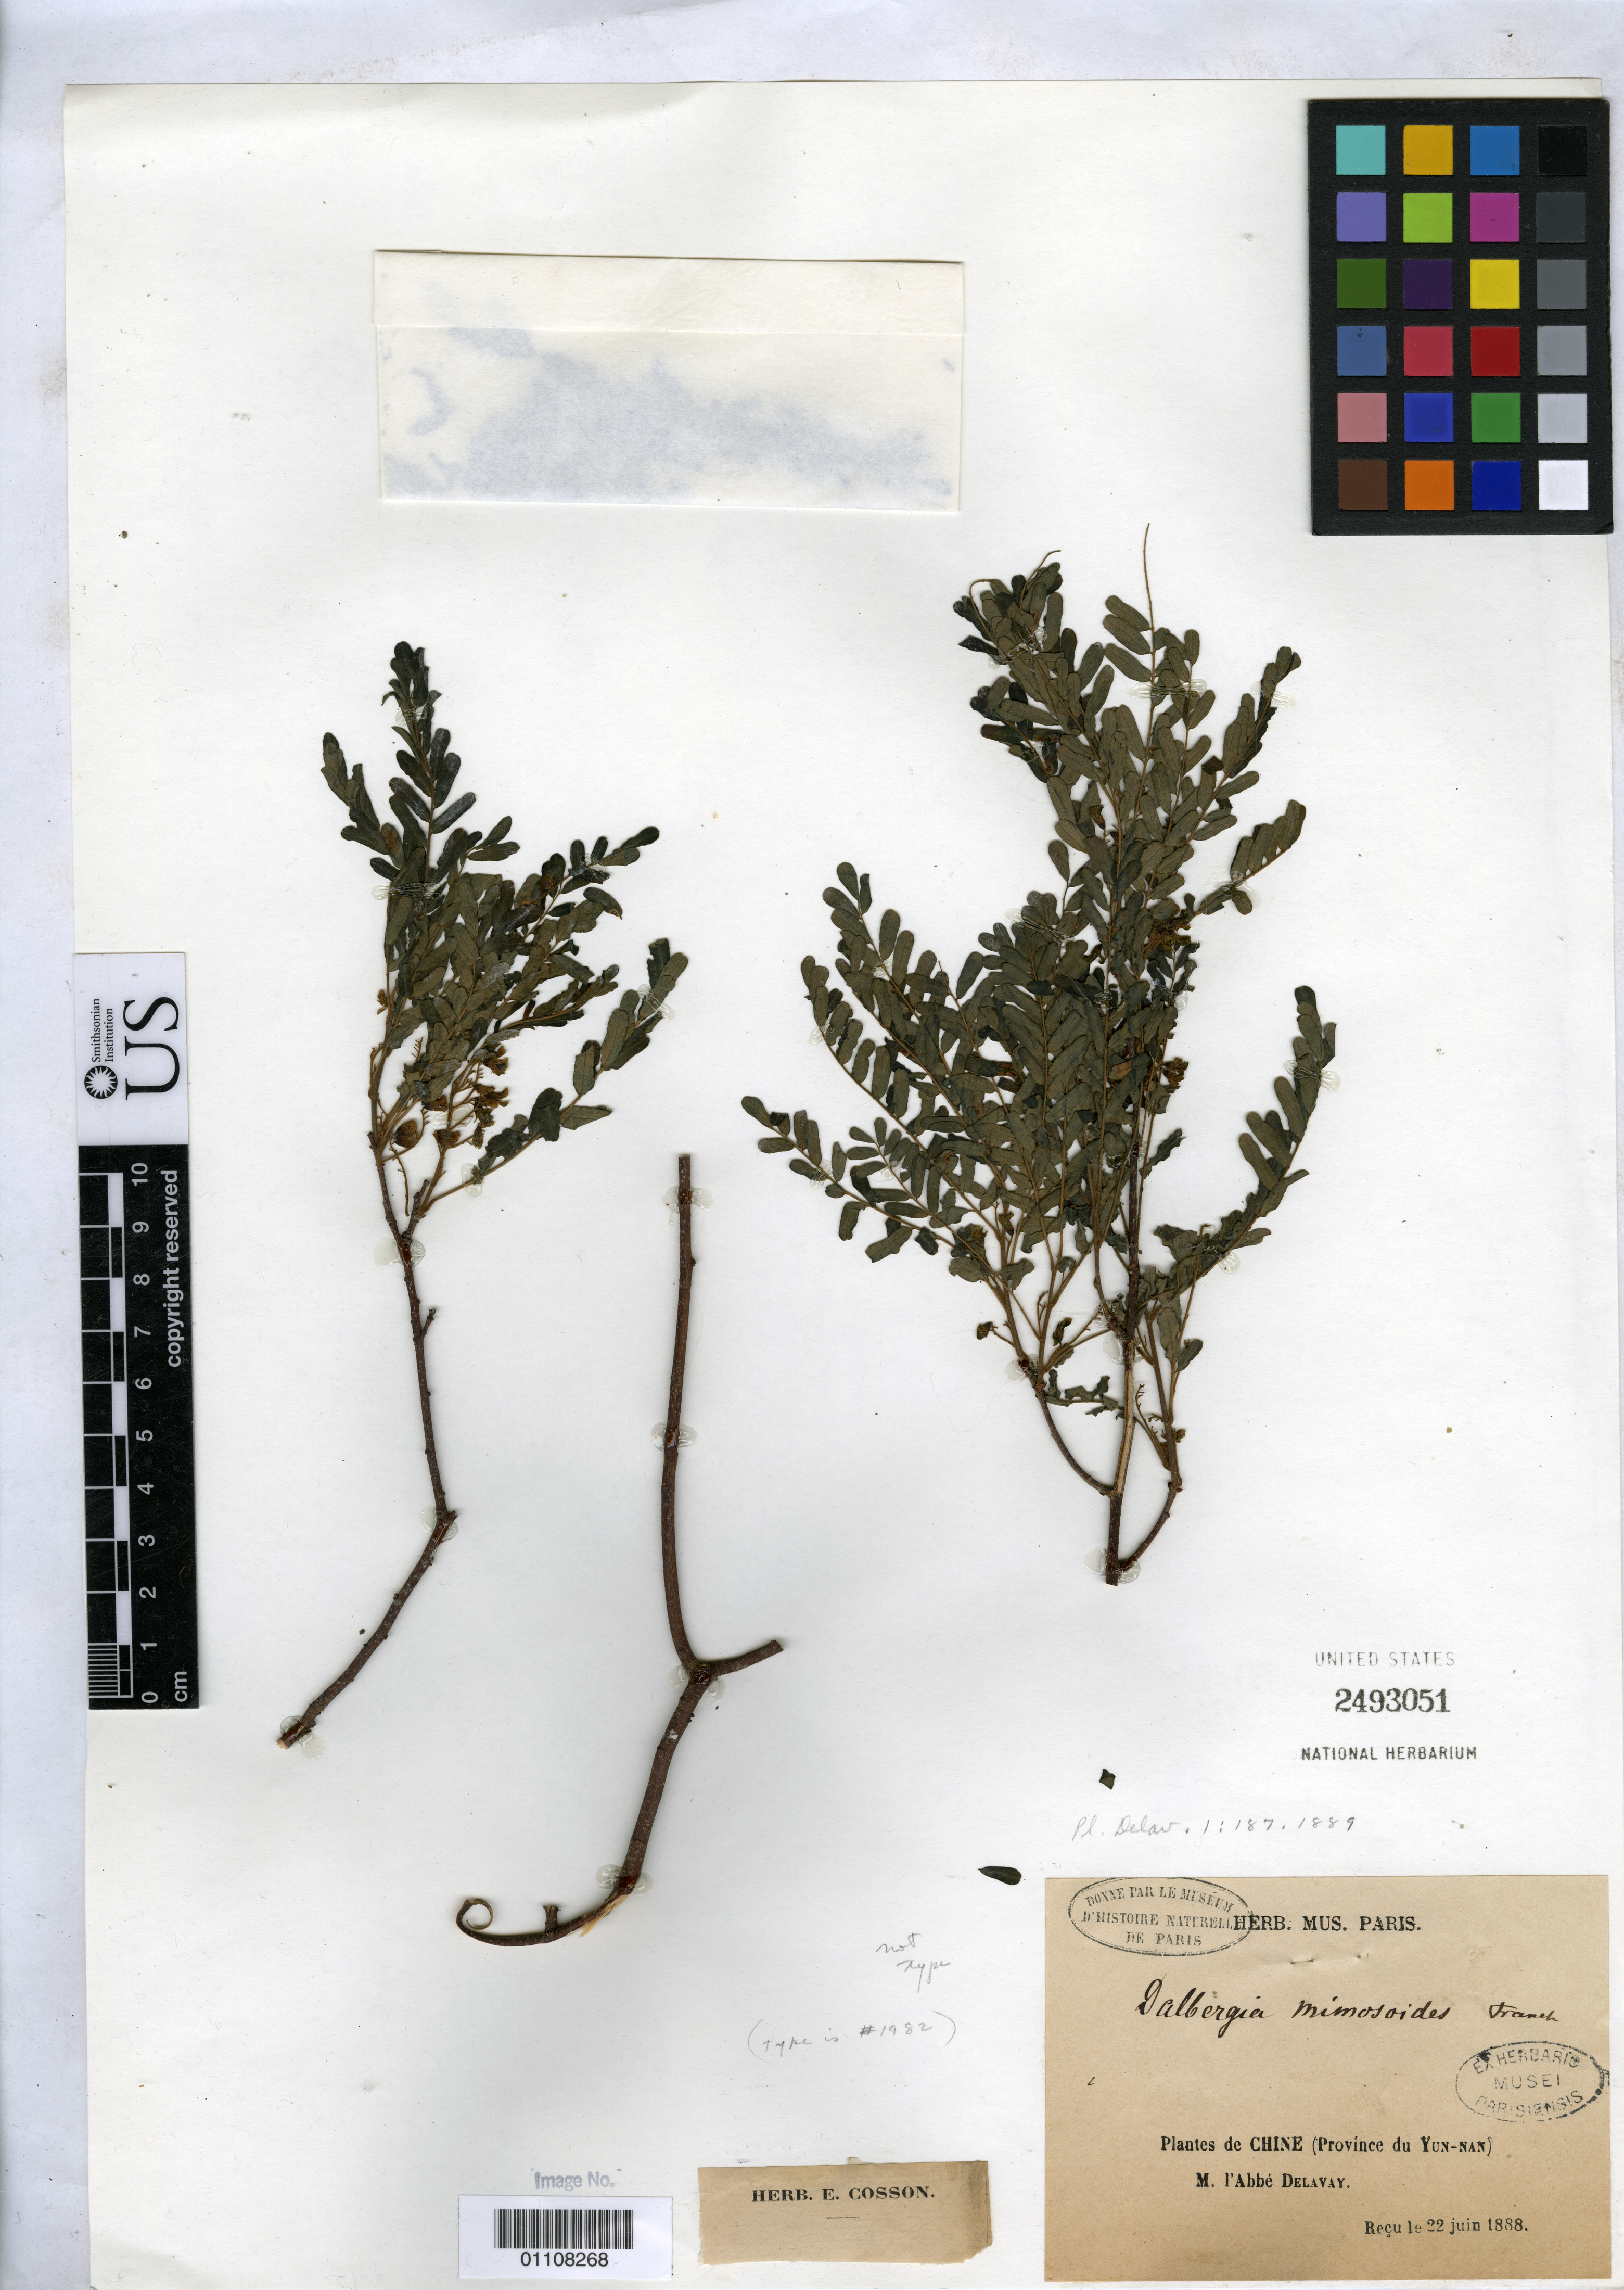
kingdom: Plantae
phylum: Tracheophyta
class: Magnoliopsida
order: Fabales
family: Fabaceae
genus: Dalbergia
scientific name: Dalbergia mimosoides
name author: Franch.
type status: Possible Syntype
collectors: P. Delavay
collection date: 1888-06-22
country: China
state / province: Yunnan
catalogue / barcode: US 2493051